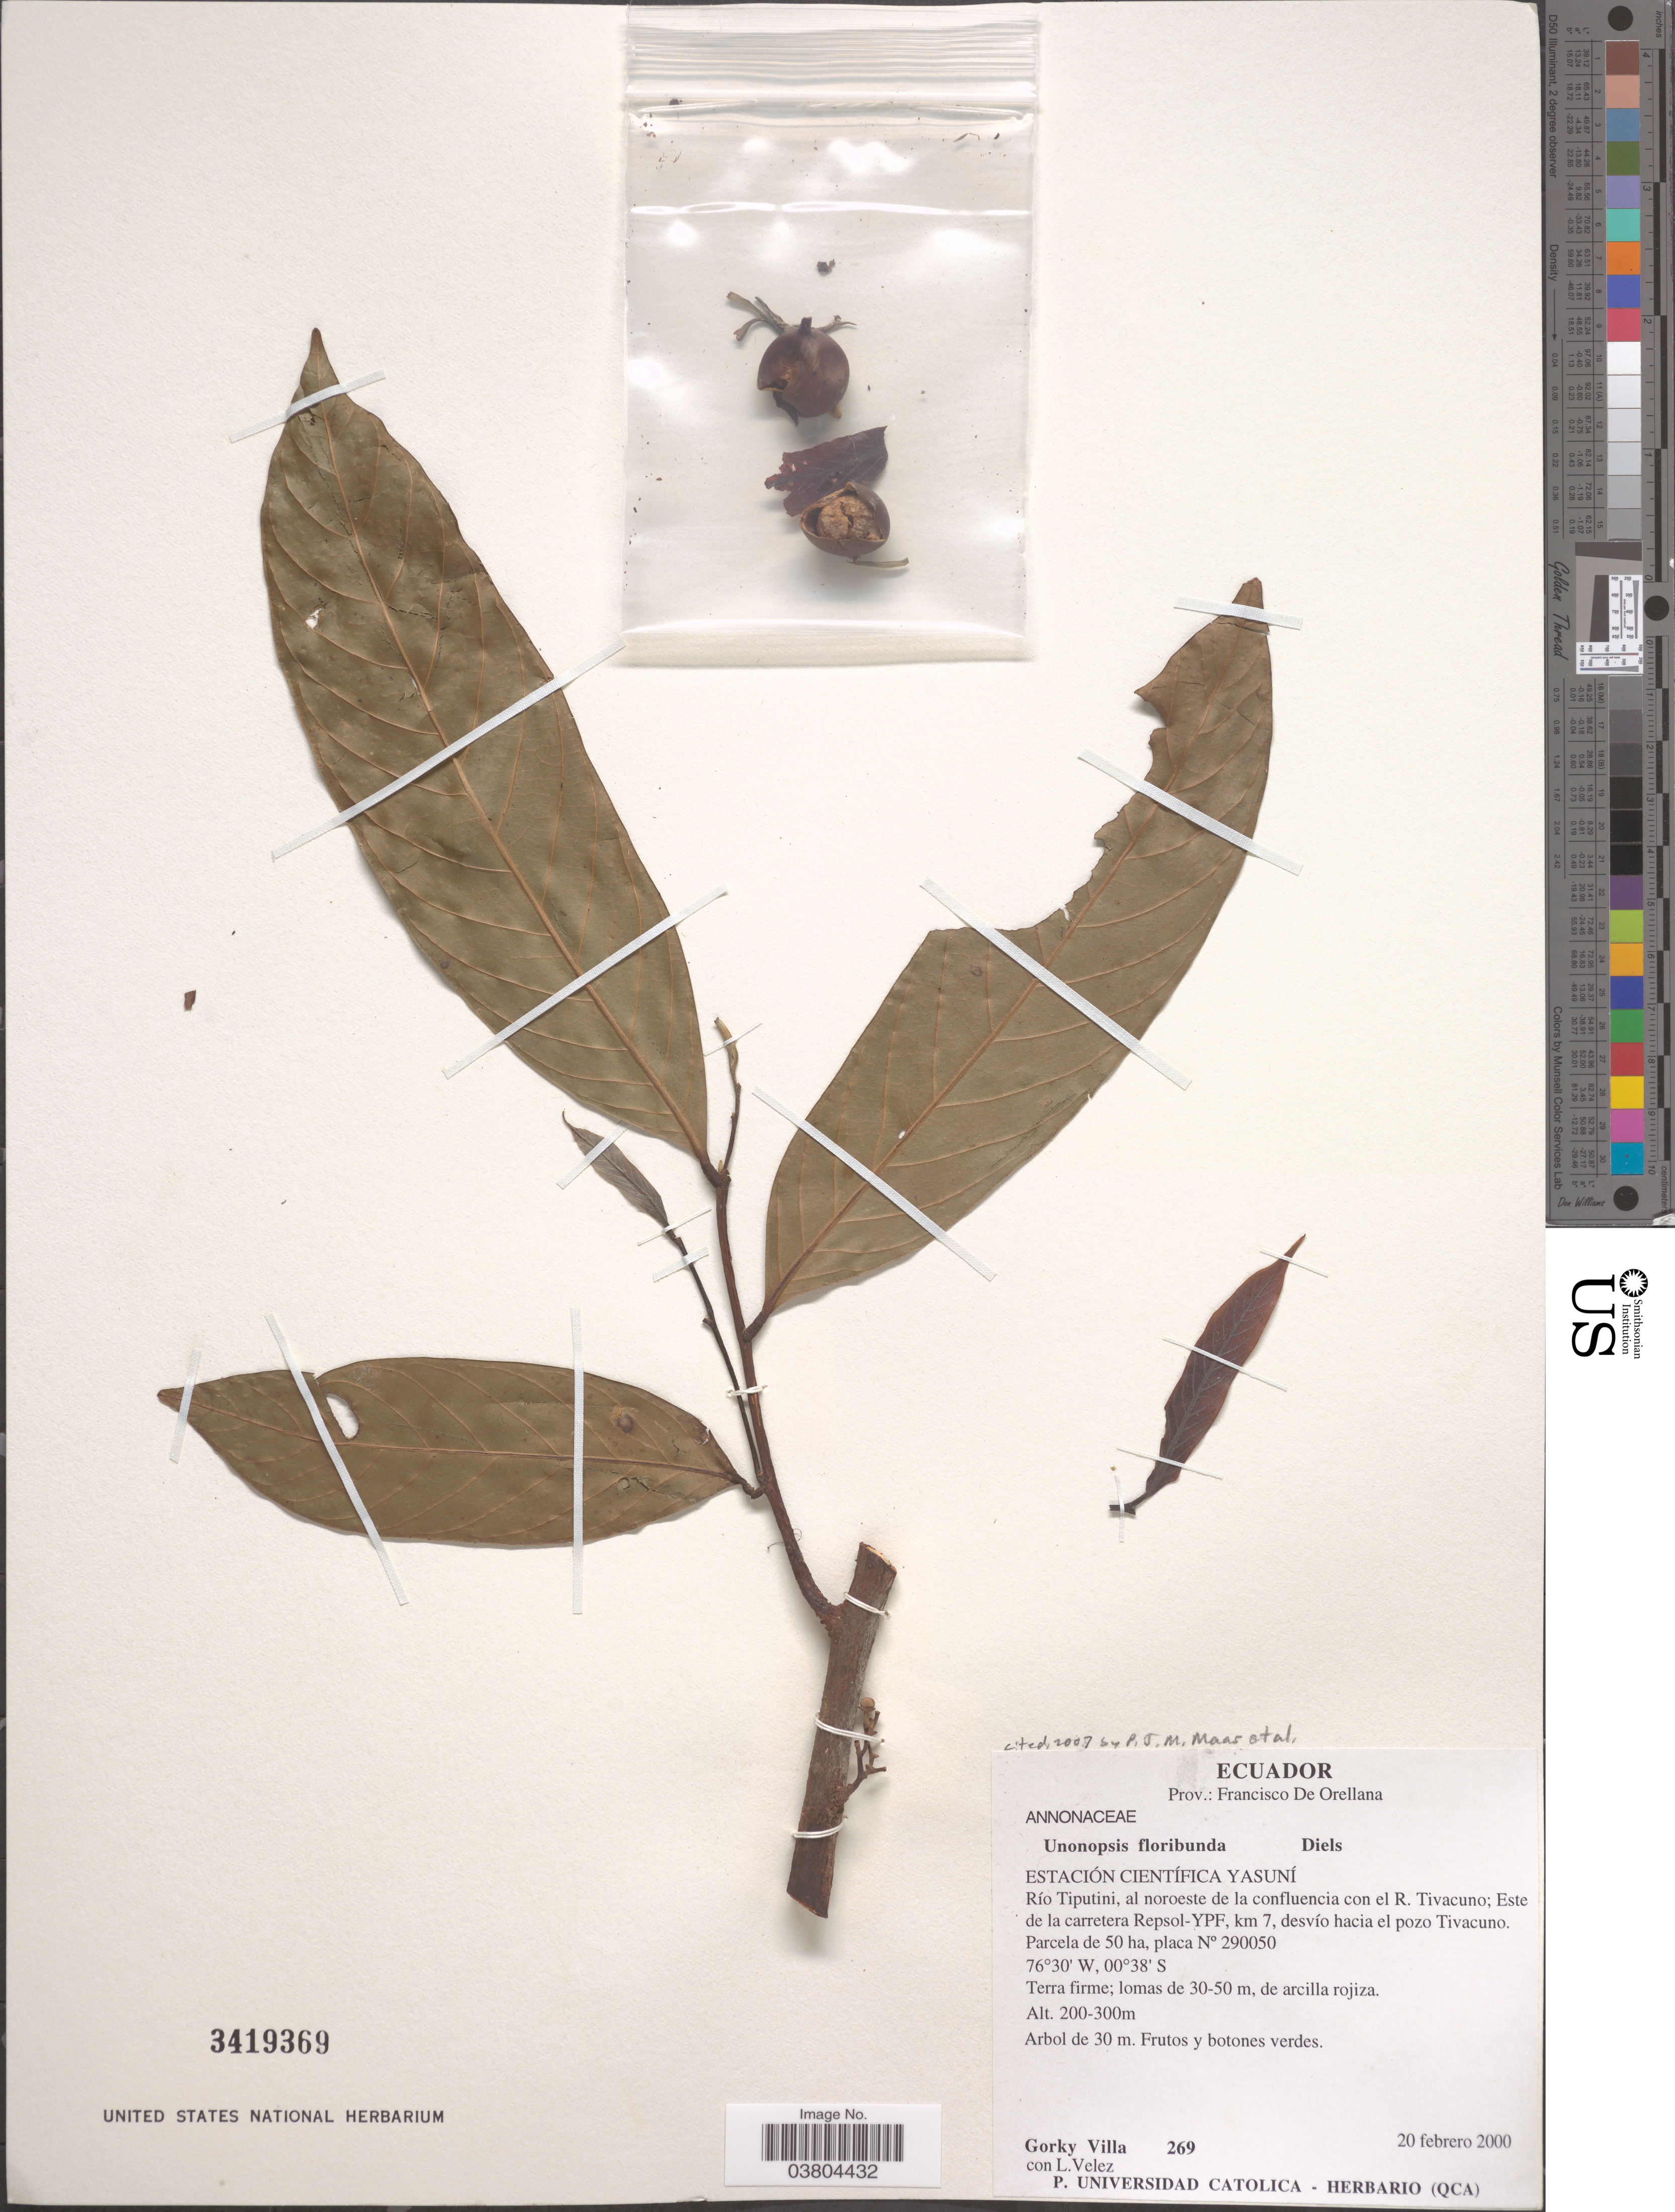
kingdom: Plantae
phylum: Tracheophyta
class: Magnoliopsida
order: Magnoliales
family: Annonaceae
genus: Unonopsis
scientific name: Unonopsis floribunda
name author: Diels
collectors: G. Villa & L. Velez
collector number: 269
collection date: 2000-02-20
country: Ecuador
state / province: Orellana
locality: Prov.: Francisco De Orellana. ESTACIÓN CIENTÍFICA YASUNÍ. Río Tiputini, al noroeste de la confluencia con el R. Tivacuno; Este de la carretera Respol-YPF, km 7, desvío hacia el pozo Tivacuno. Parcela de 50 ha, placa No 290050.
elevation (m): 200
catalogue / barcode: US 3419369